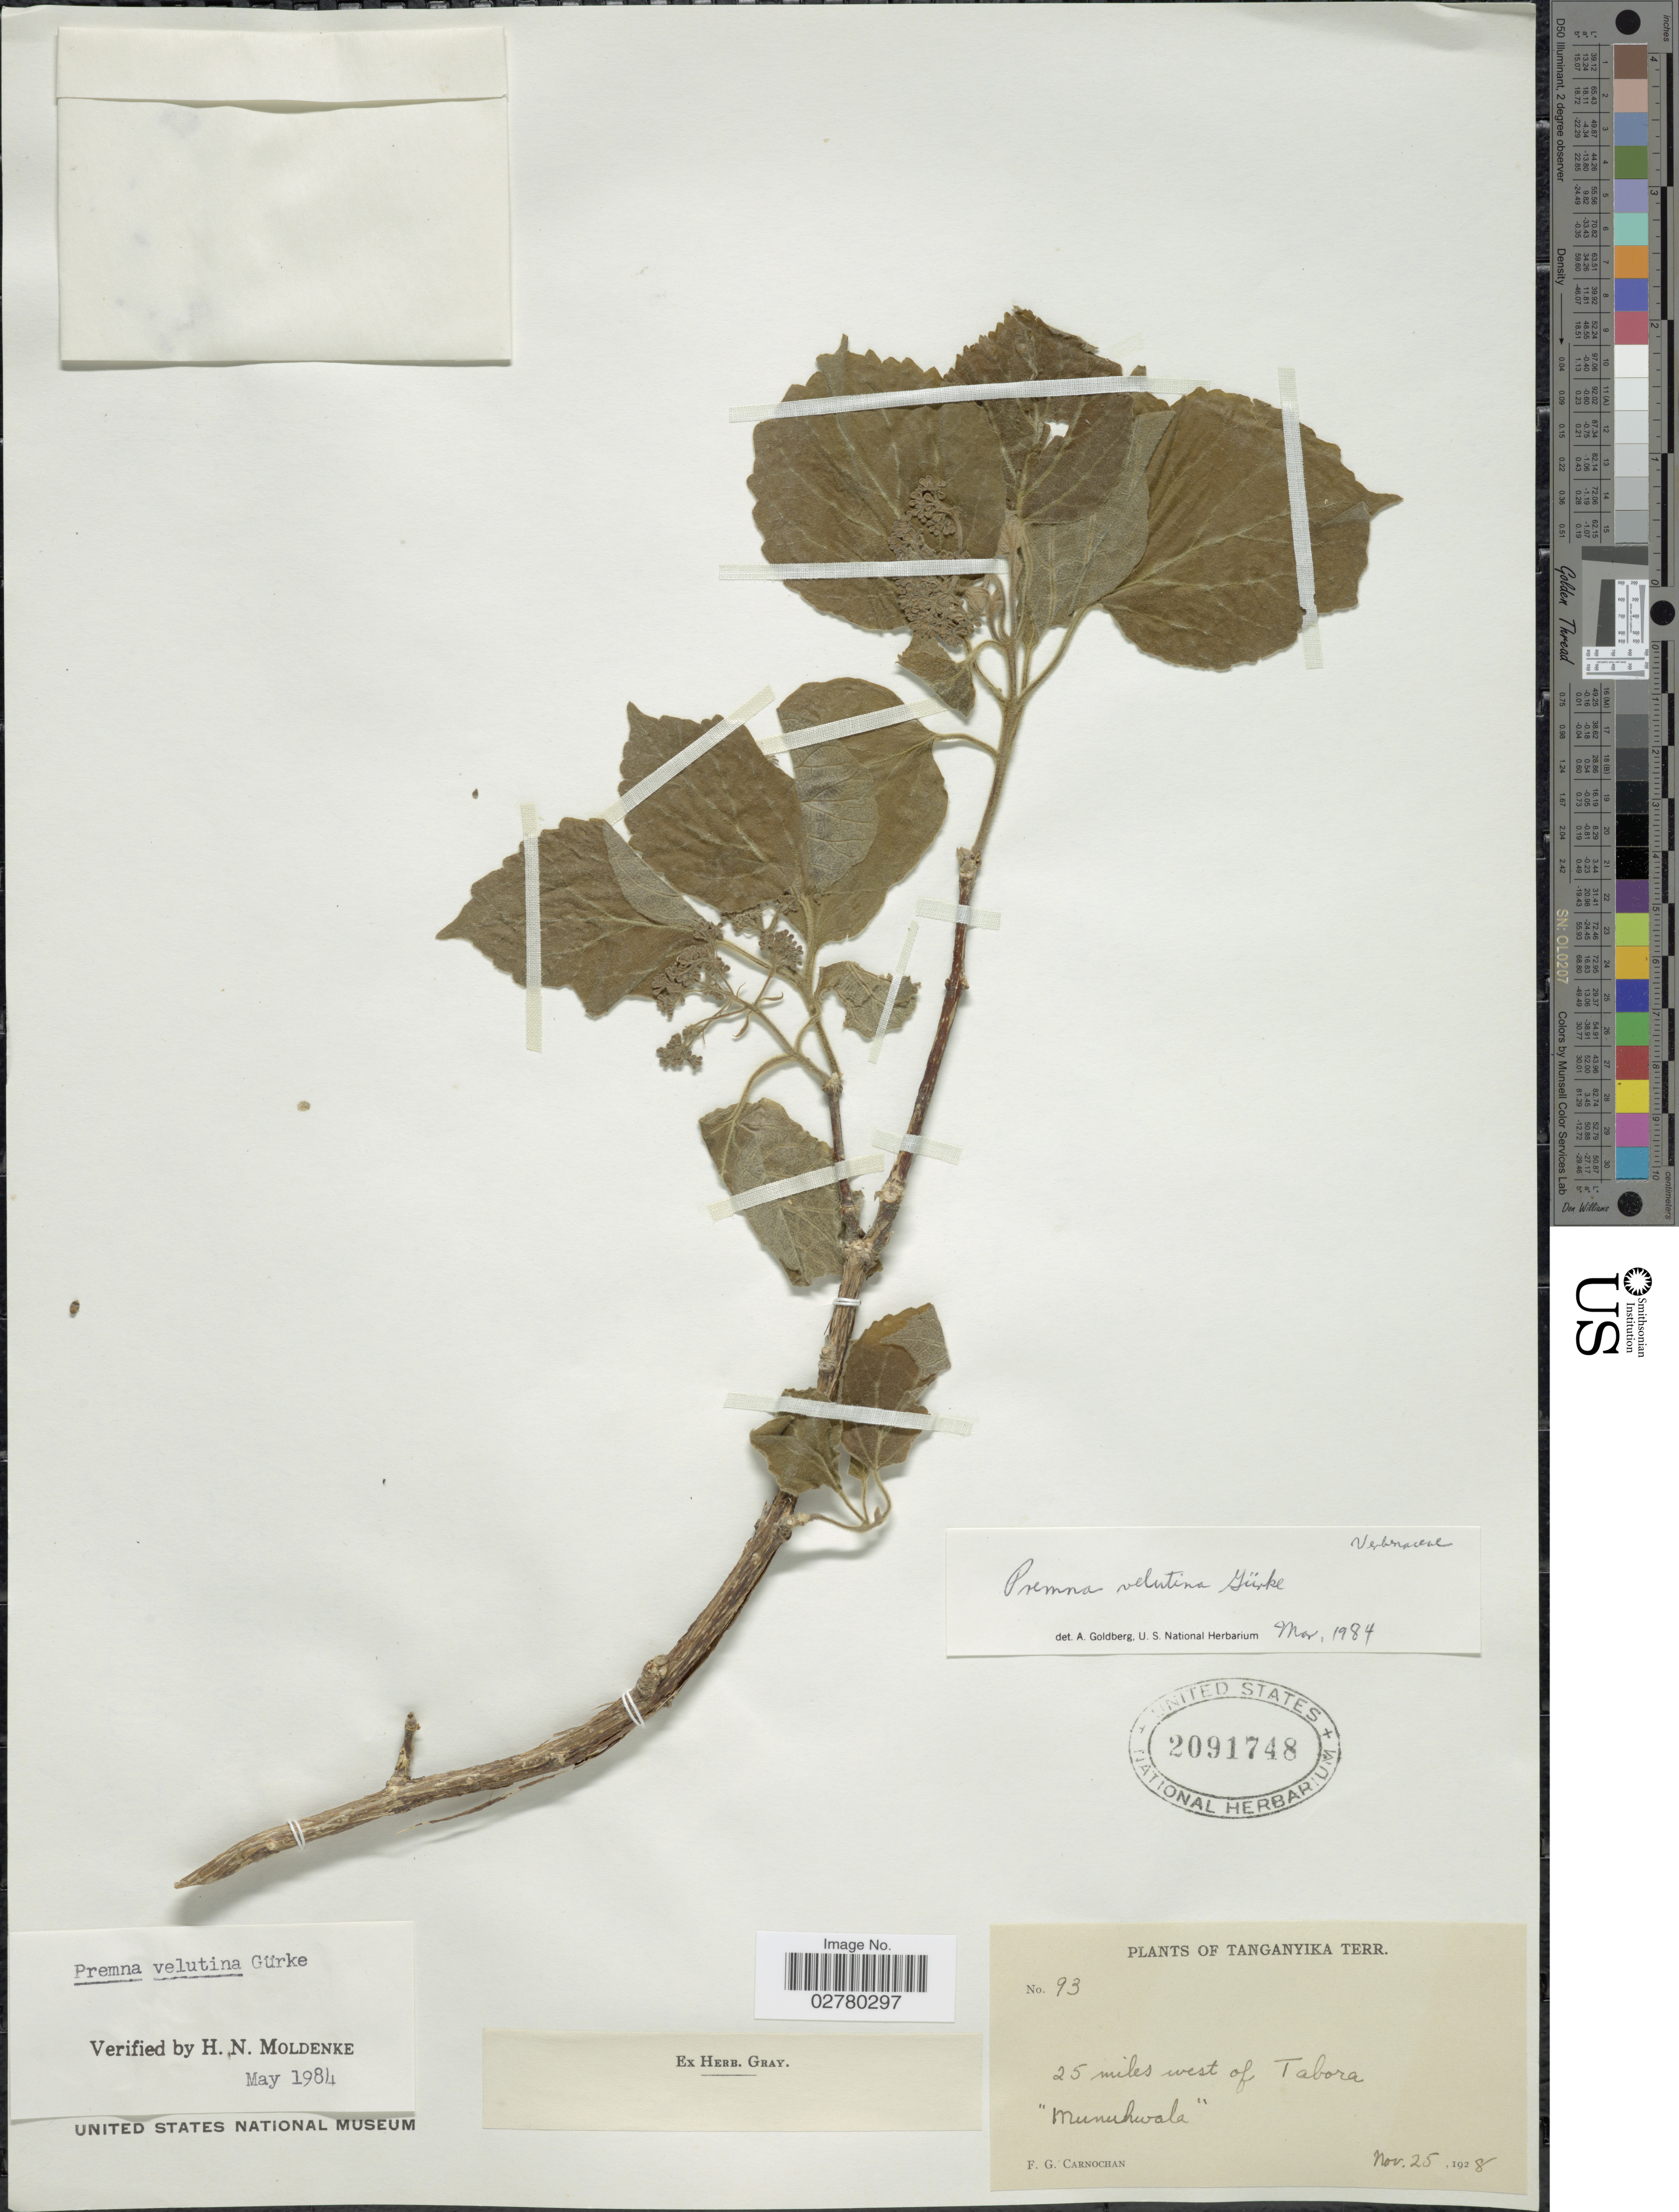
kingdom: Plantae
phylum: Tracheophyta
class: Magnoliopsida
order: Lamiales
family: Lamiaceae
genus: Premna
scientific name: Premna velutina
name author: Gürke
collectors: F. Carnochan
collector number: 93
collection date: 1928-11-25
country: Tanzania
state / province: Tabora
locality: Tanganyika Terr., 25 miles west of Tabora.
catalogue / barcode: US 2091748